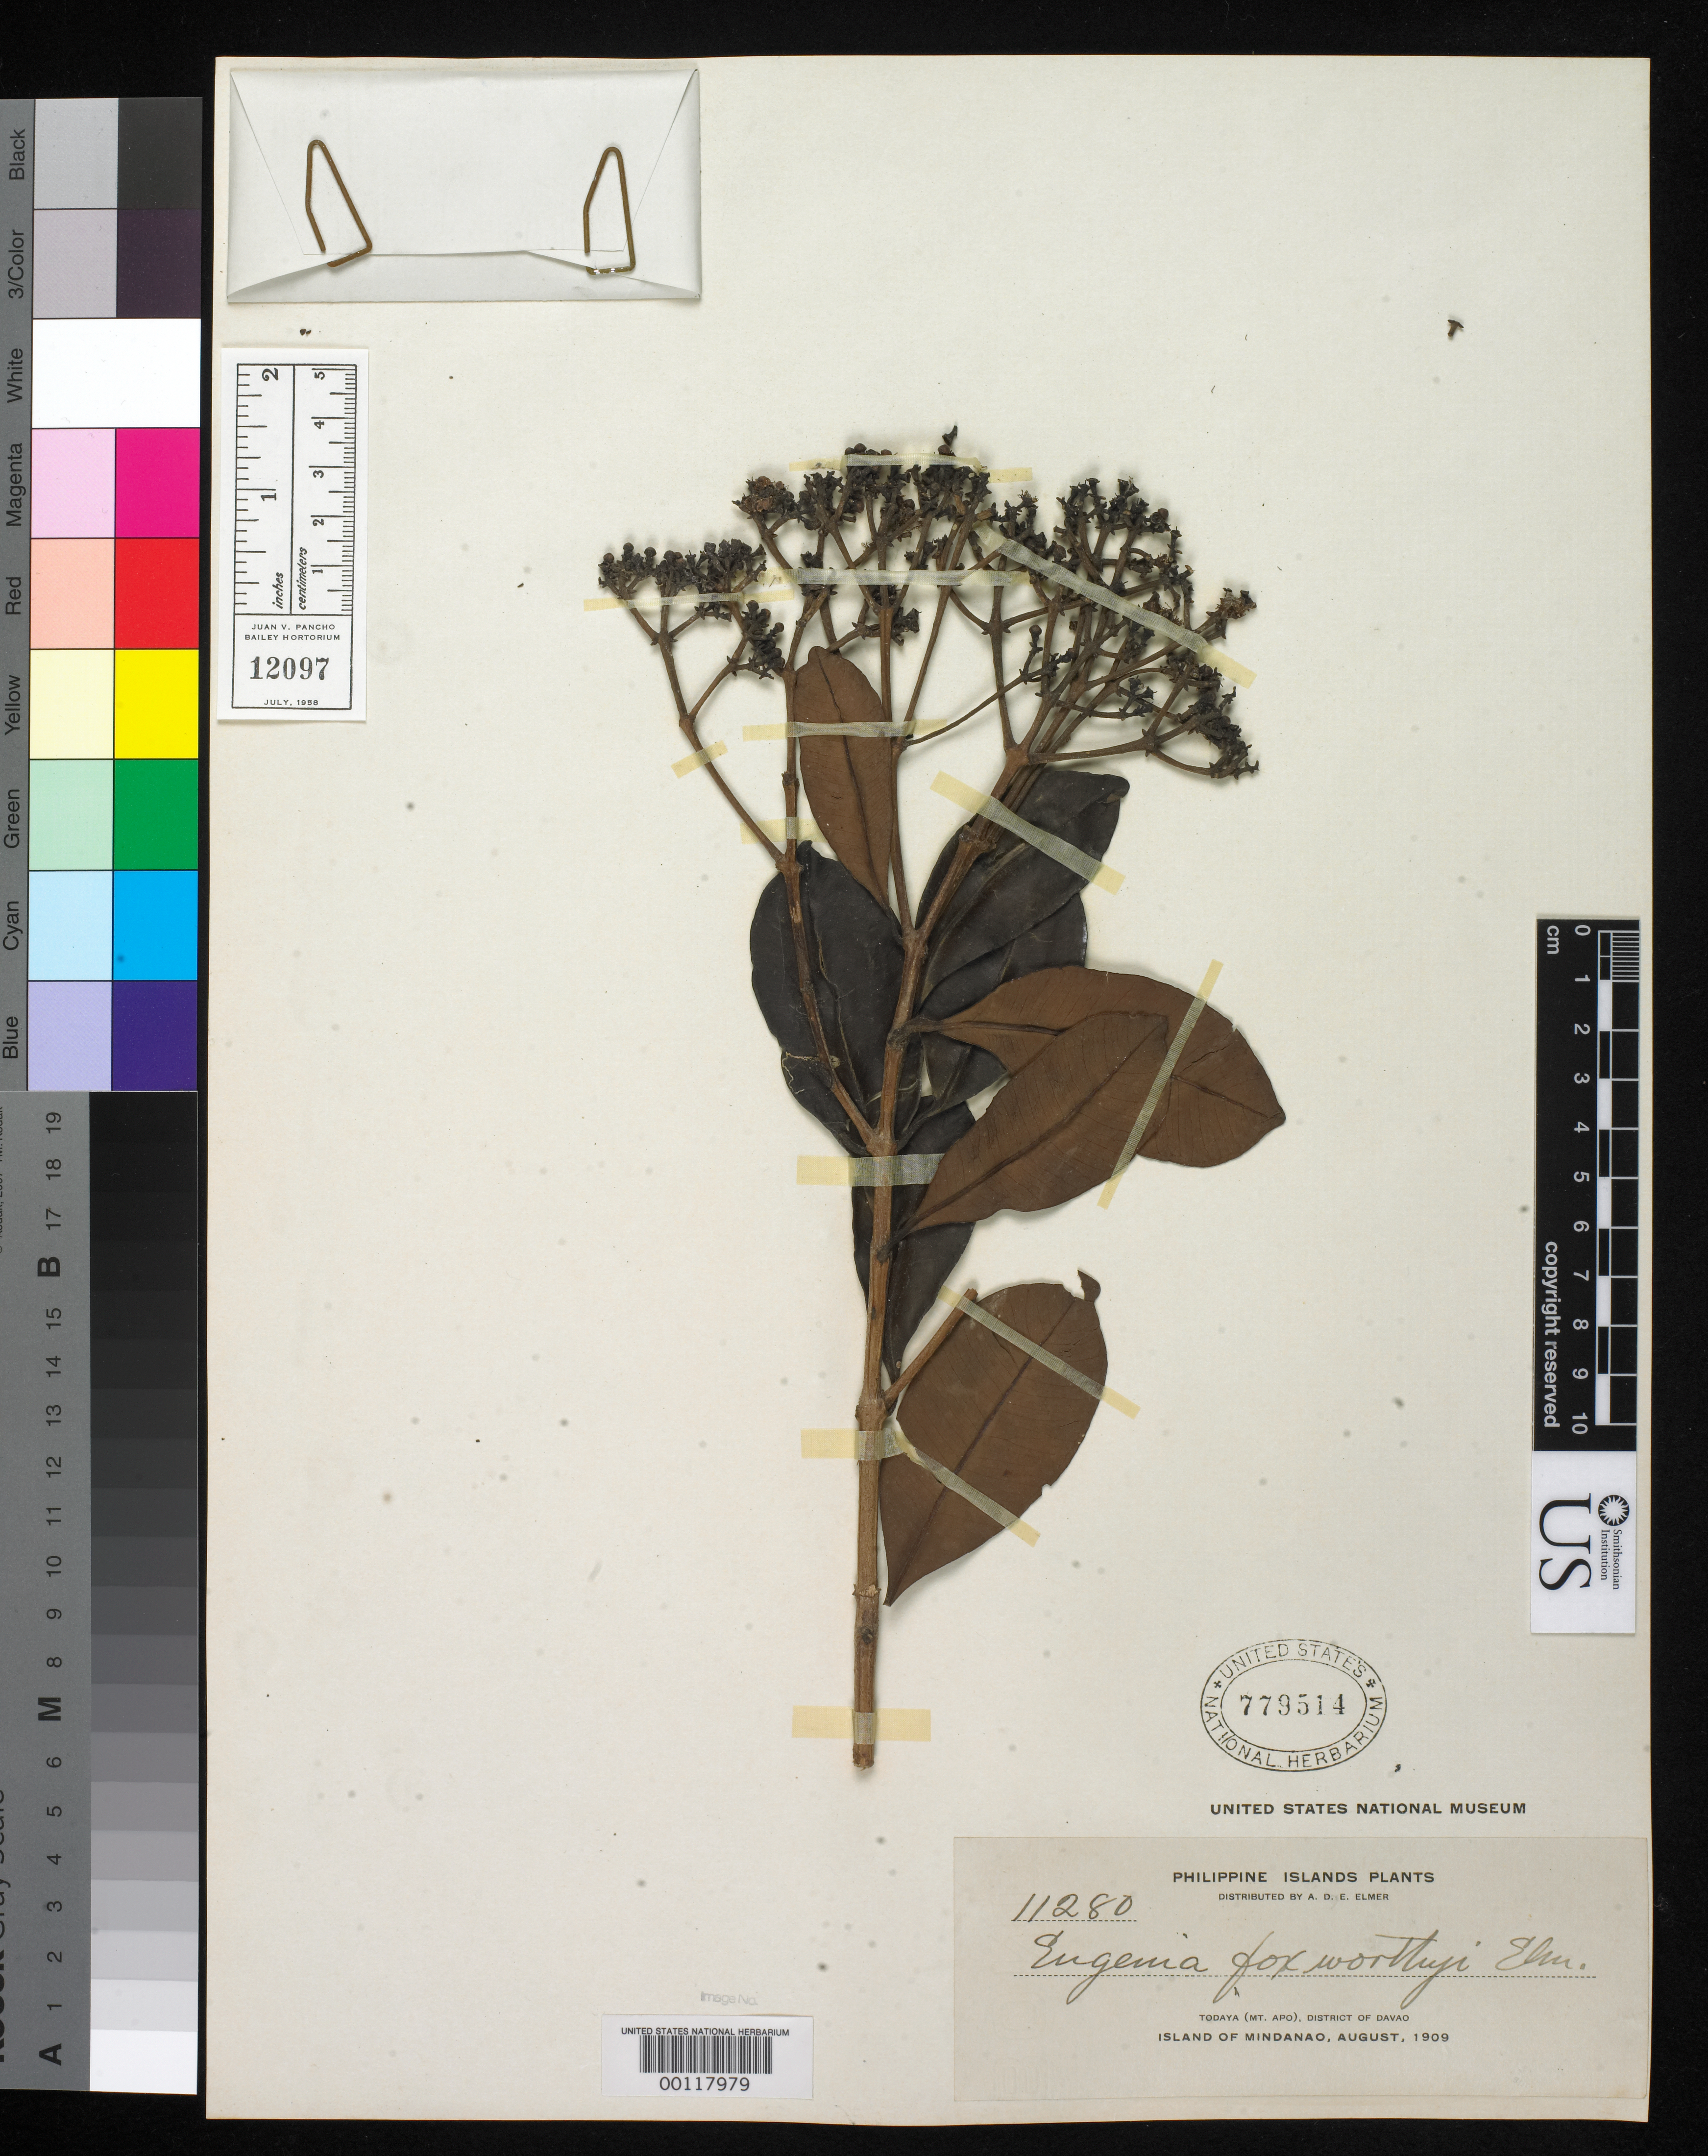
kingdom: Plantae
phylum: Tracheophyta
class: Magnoliopsida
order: Myrtales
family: Myrtaceae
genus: Eugenia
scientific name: Eugenia foxworthyi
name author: Elmer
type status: Isotype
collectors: A. D. E. Elmer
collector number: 11280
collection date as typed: Aug 1909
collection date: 1909-08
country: Philippines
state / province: Davao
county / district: Davao del Sur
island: Mindanao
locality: Todaya (Mt. Apo), District of Davao, Island of Mindanao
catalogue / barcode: US 779514